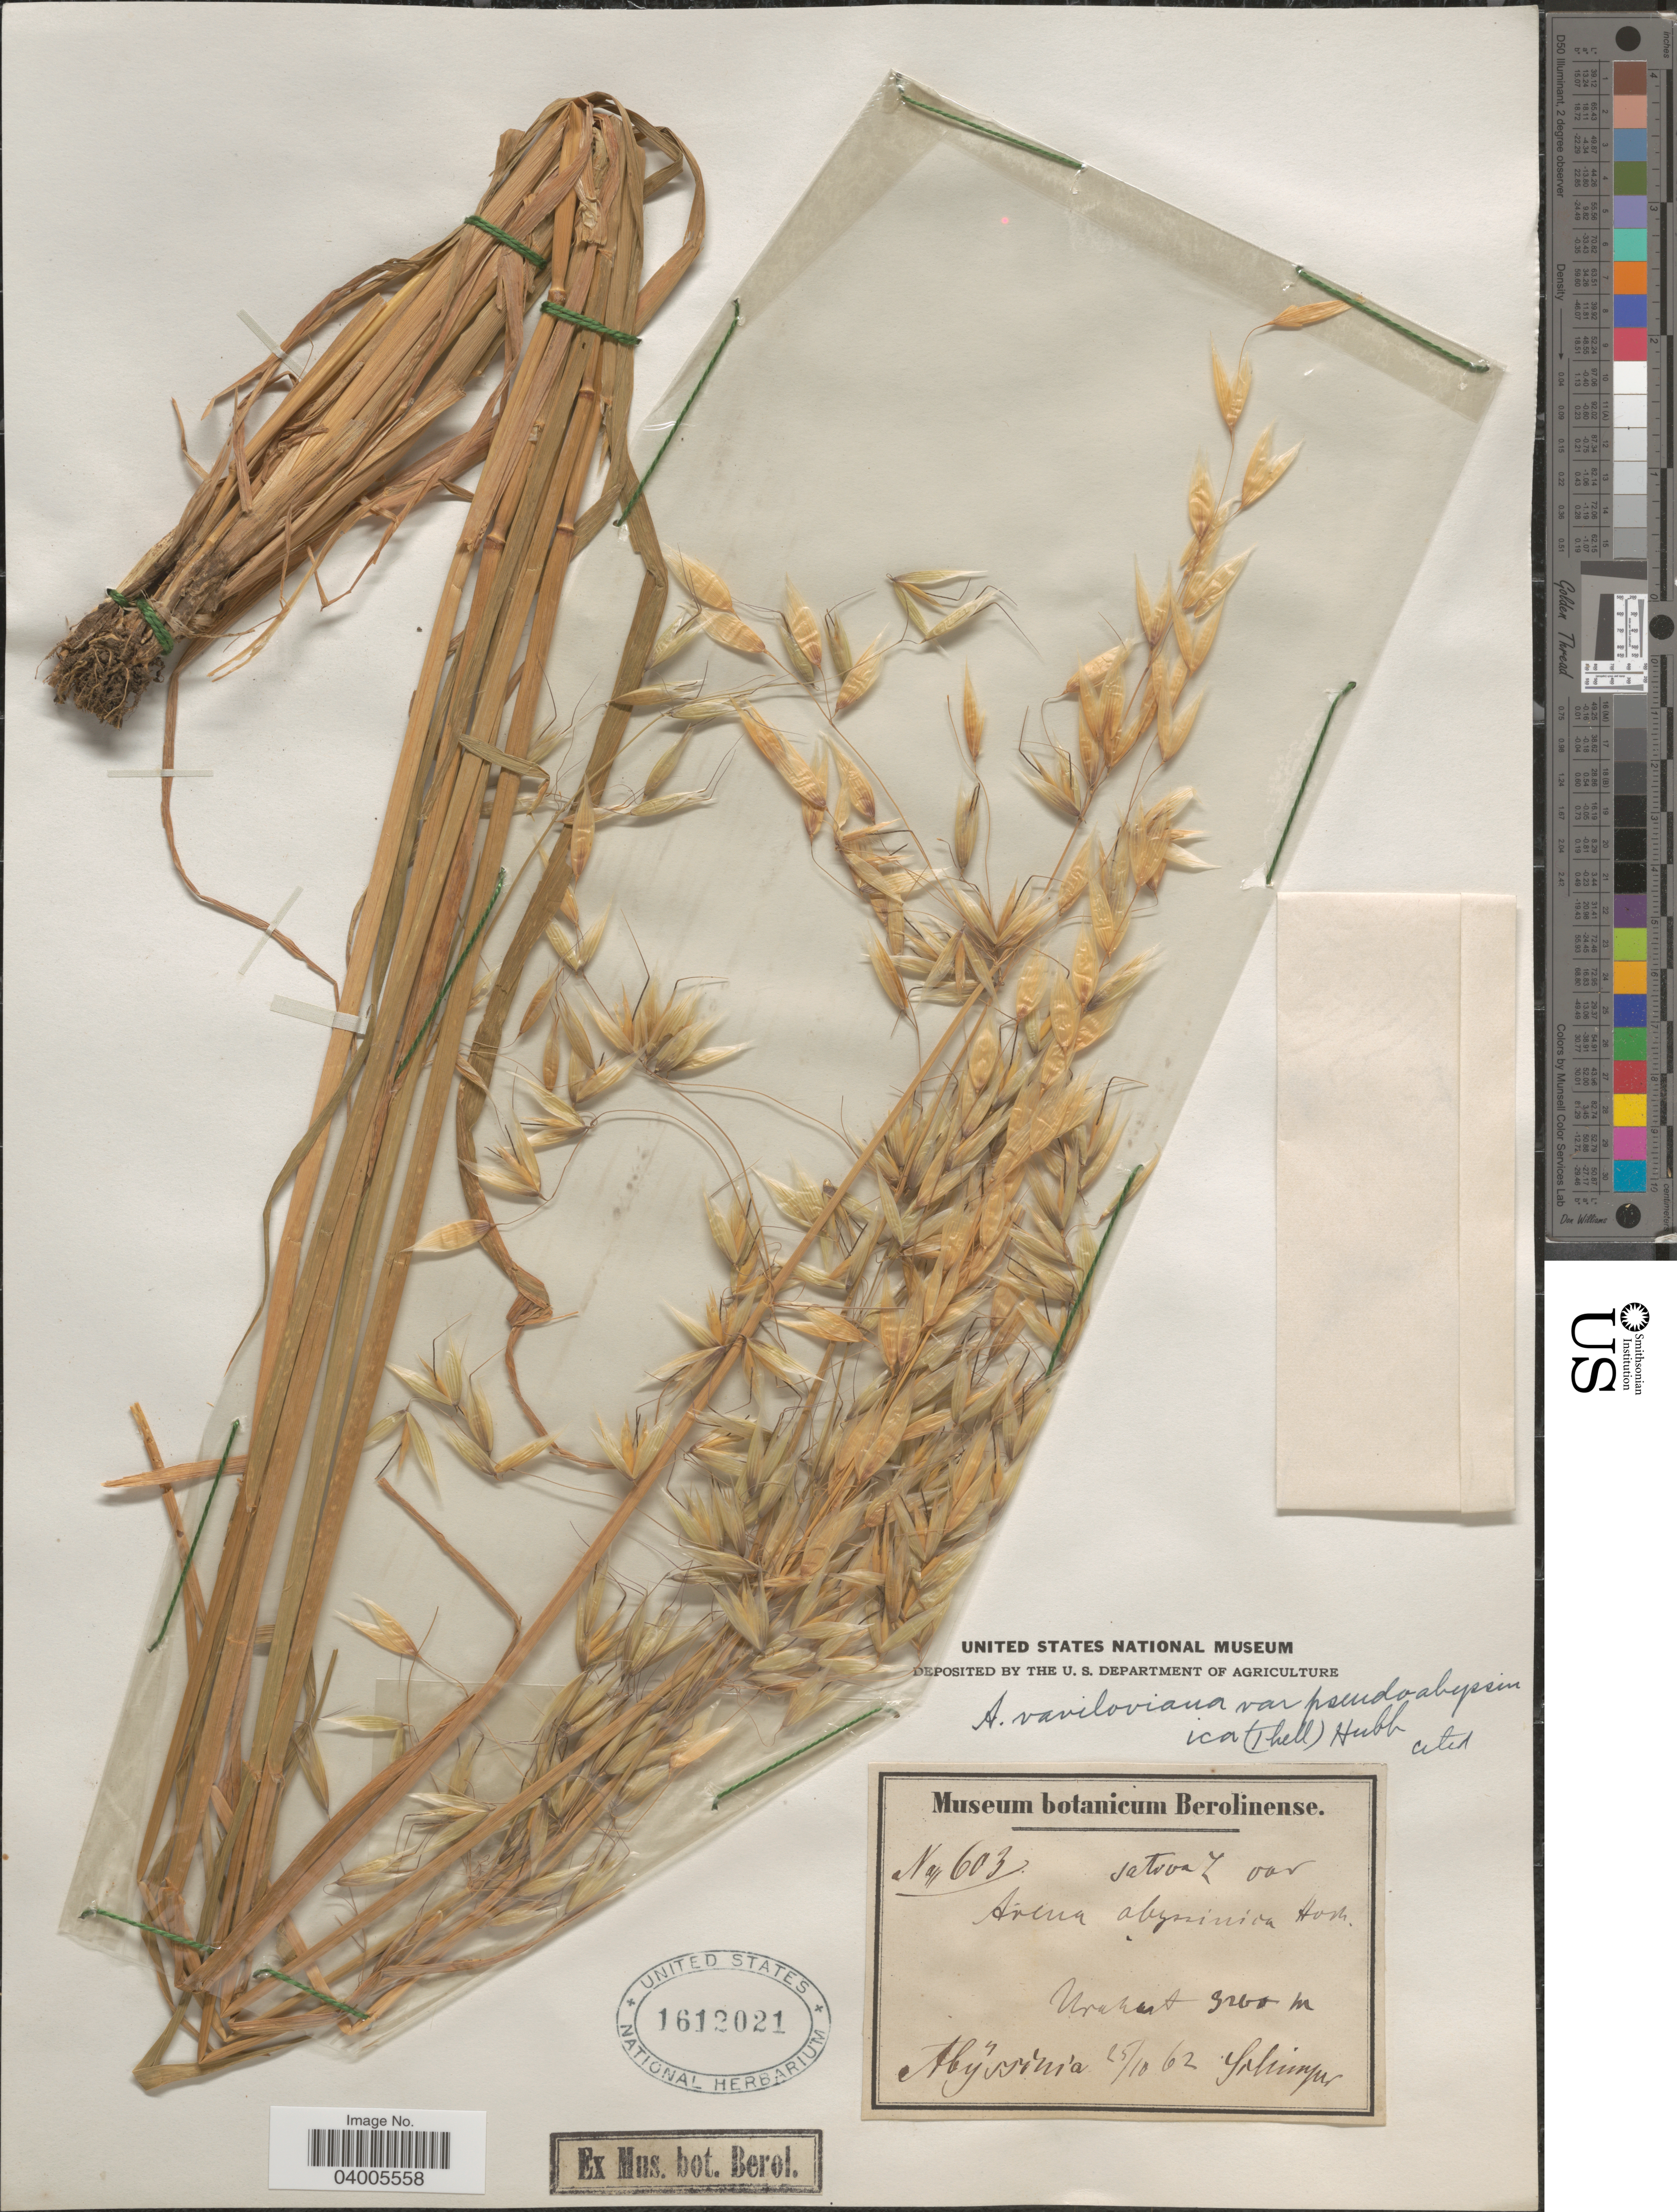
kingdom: Plantae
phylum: Tracheophyta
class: Liliopsida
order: Poales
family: Poaceae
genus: Avena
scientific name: Avena vaviloviana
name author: (Malzev) Mordvinkina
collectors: -. Schimper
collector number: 603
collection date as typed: Transcribed d/m/y: 25/10/62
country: Ethiopia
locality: Urahut. Abyssinia.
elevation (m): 3260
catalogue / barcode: US 1612021